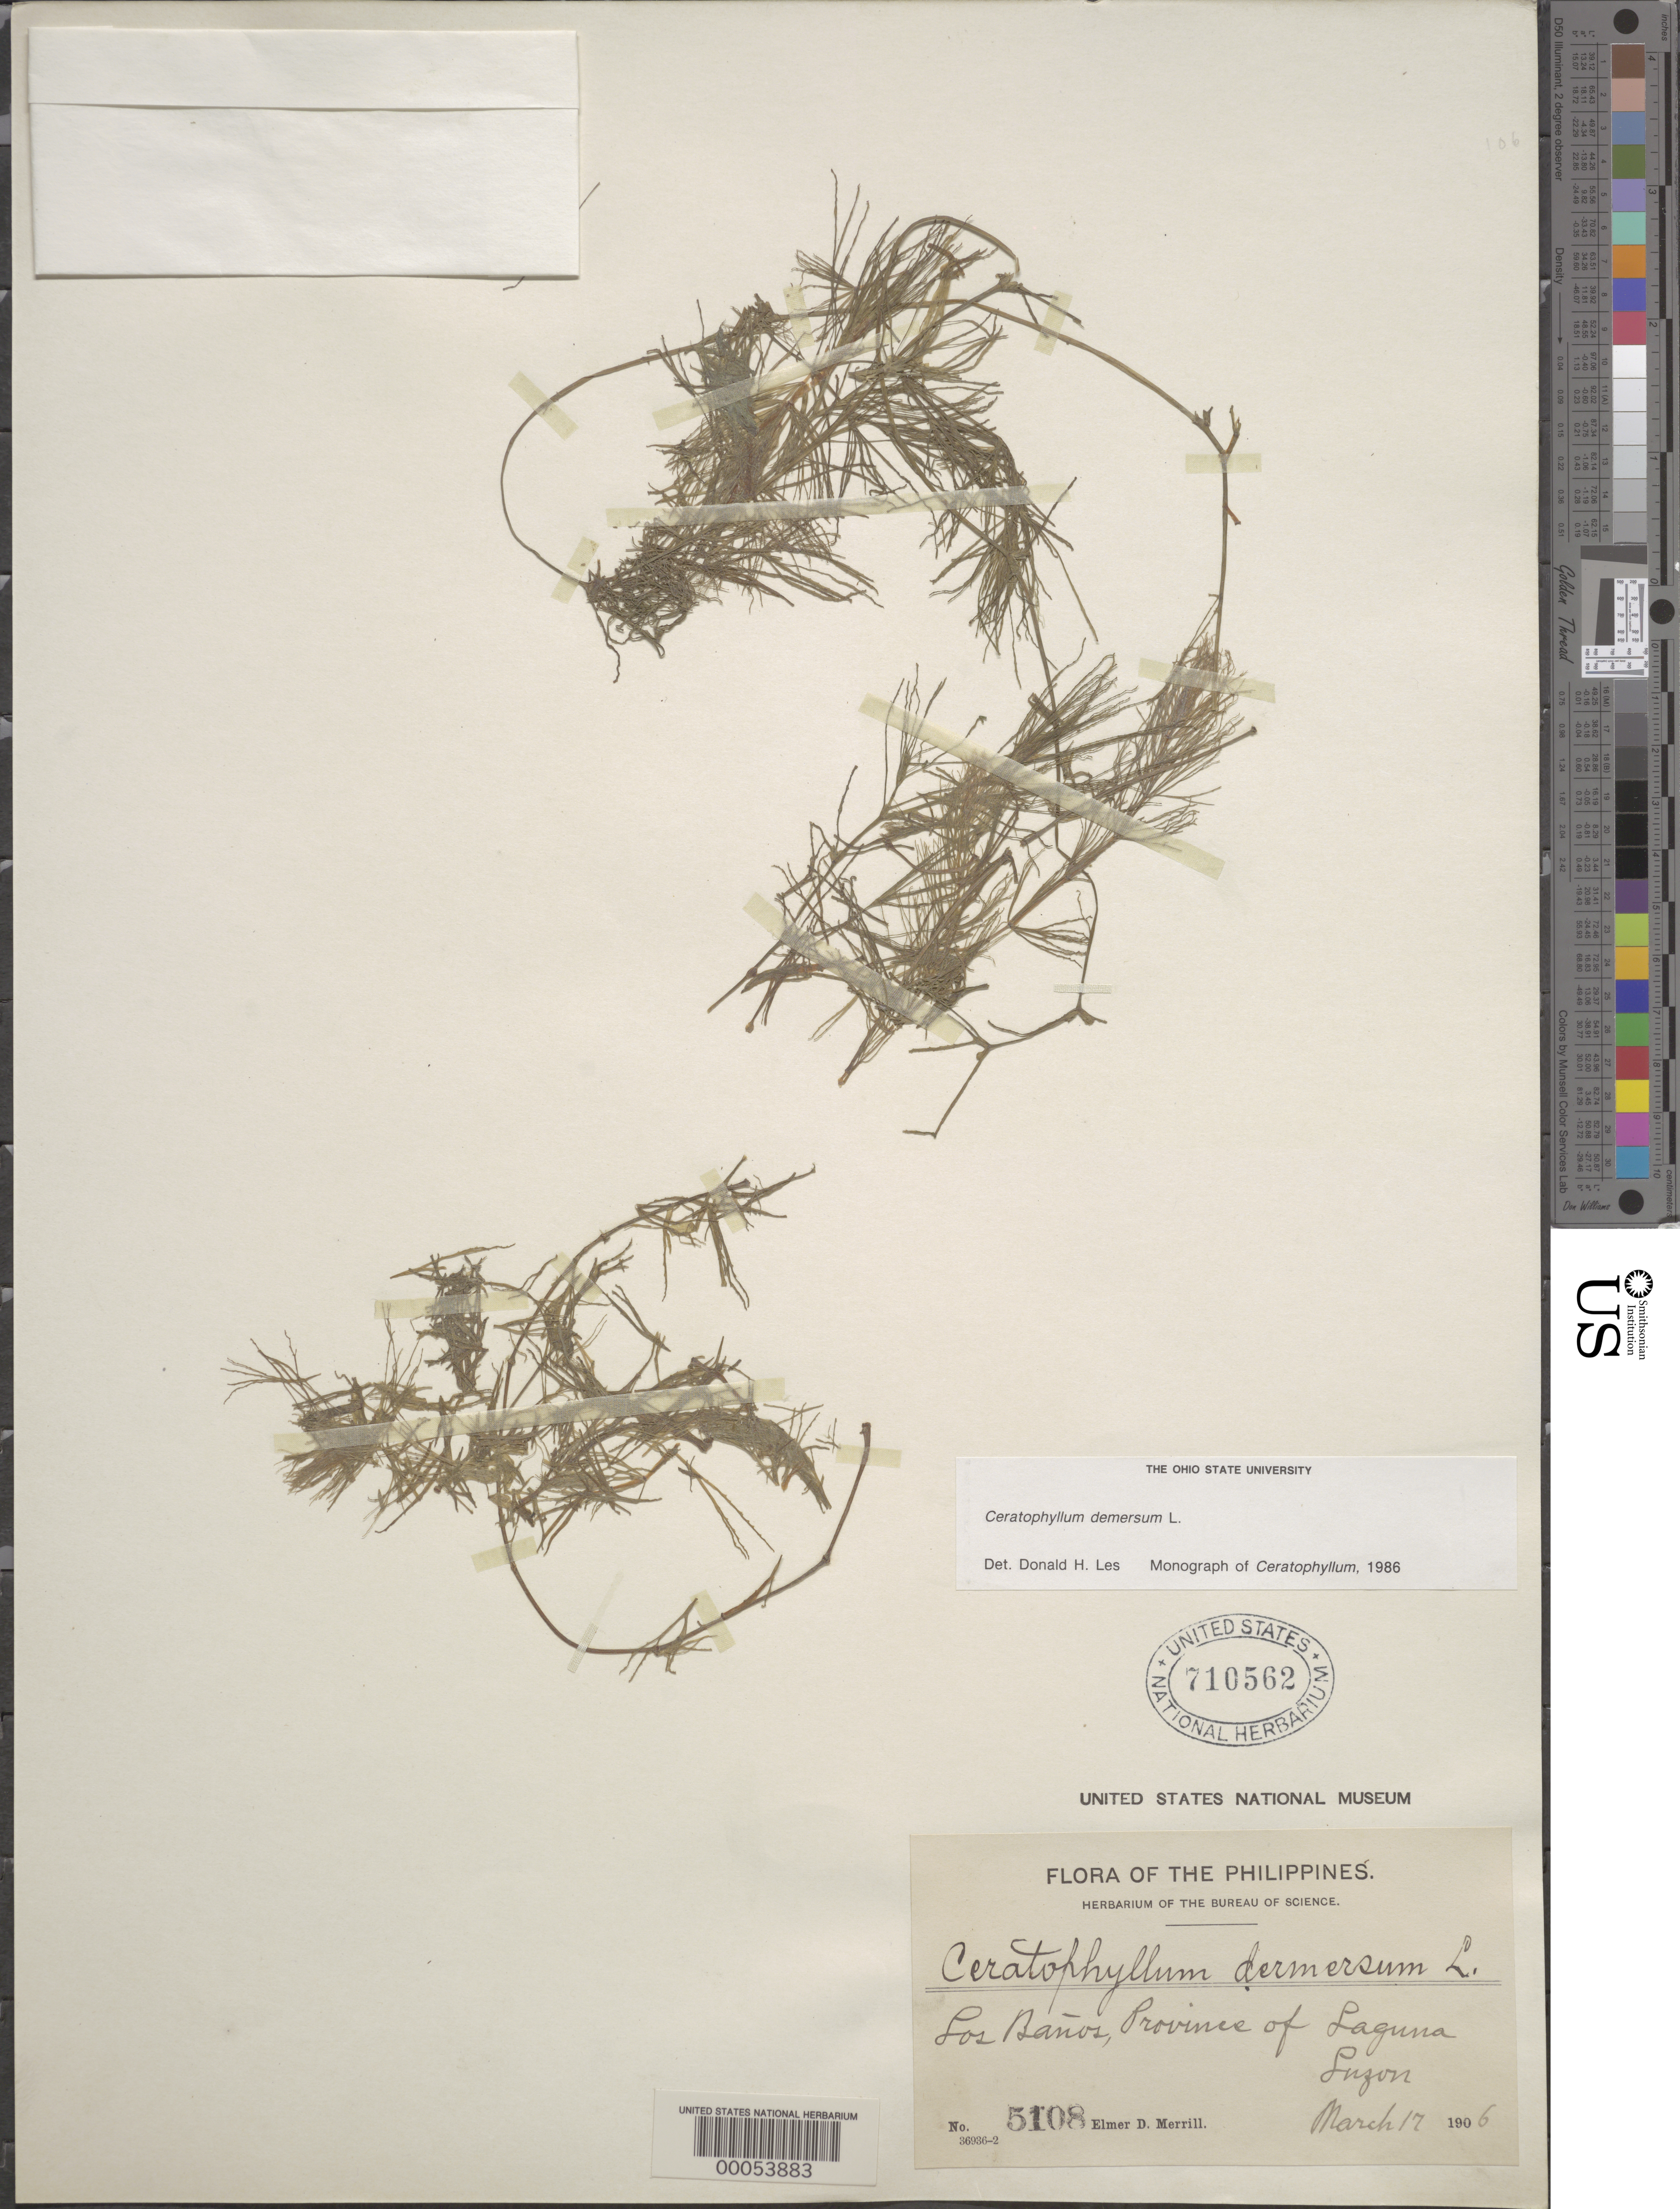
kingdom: Plantae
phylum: Tracheophyta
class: Magnoliopsida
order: Ceratophyllales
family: Ceratophyllaceae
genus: Ceratophyllum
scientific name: Ceratophyllum demersum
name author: L.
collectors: E. D. Merrill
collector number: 5108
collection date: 1906-03-17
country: Philippines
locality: Los Baños, Province of Laguna, Luzon.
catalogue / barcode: US 710562